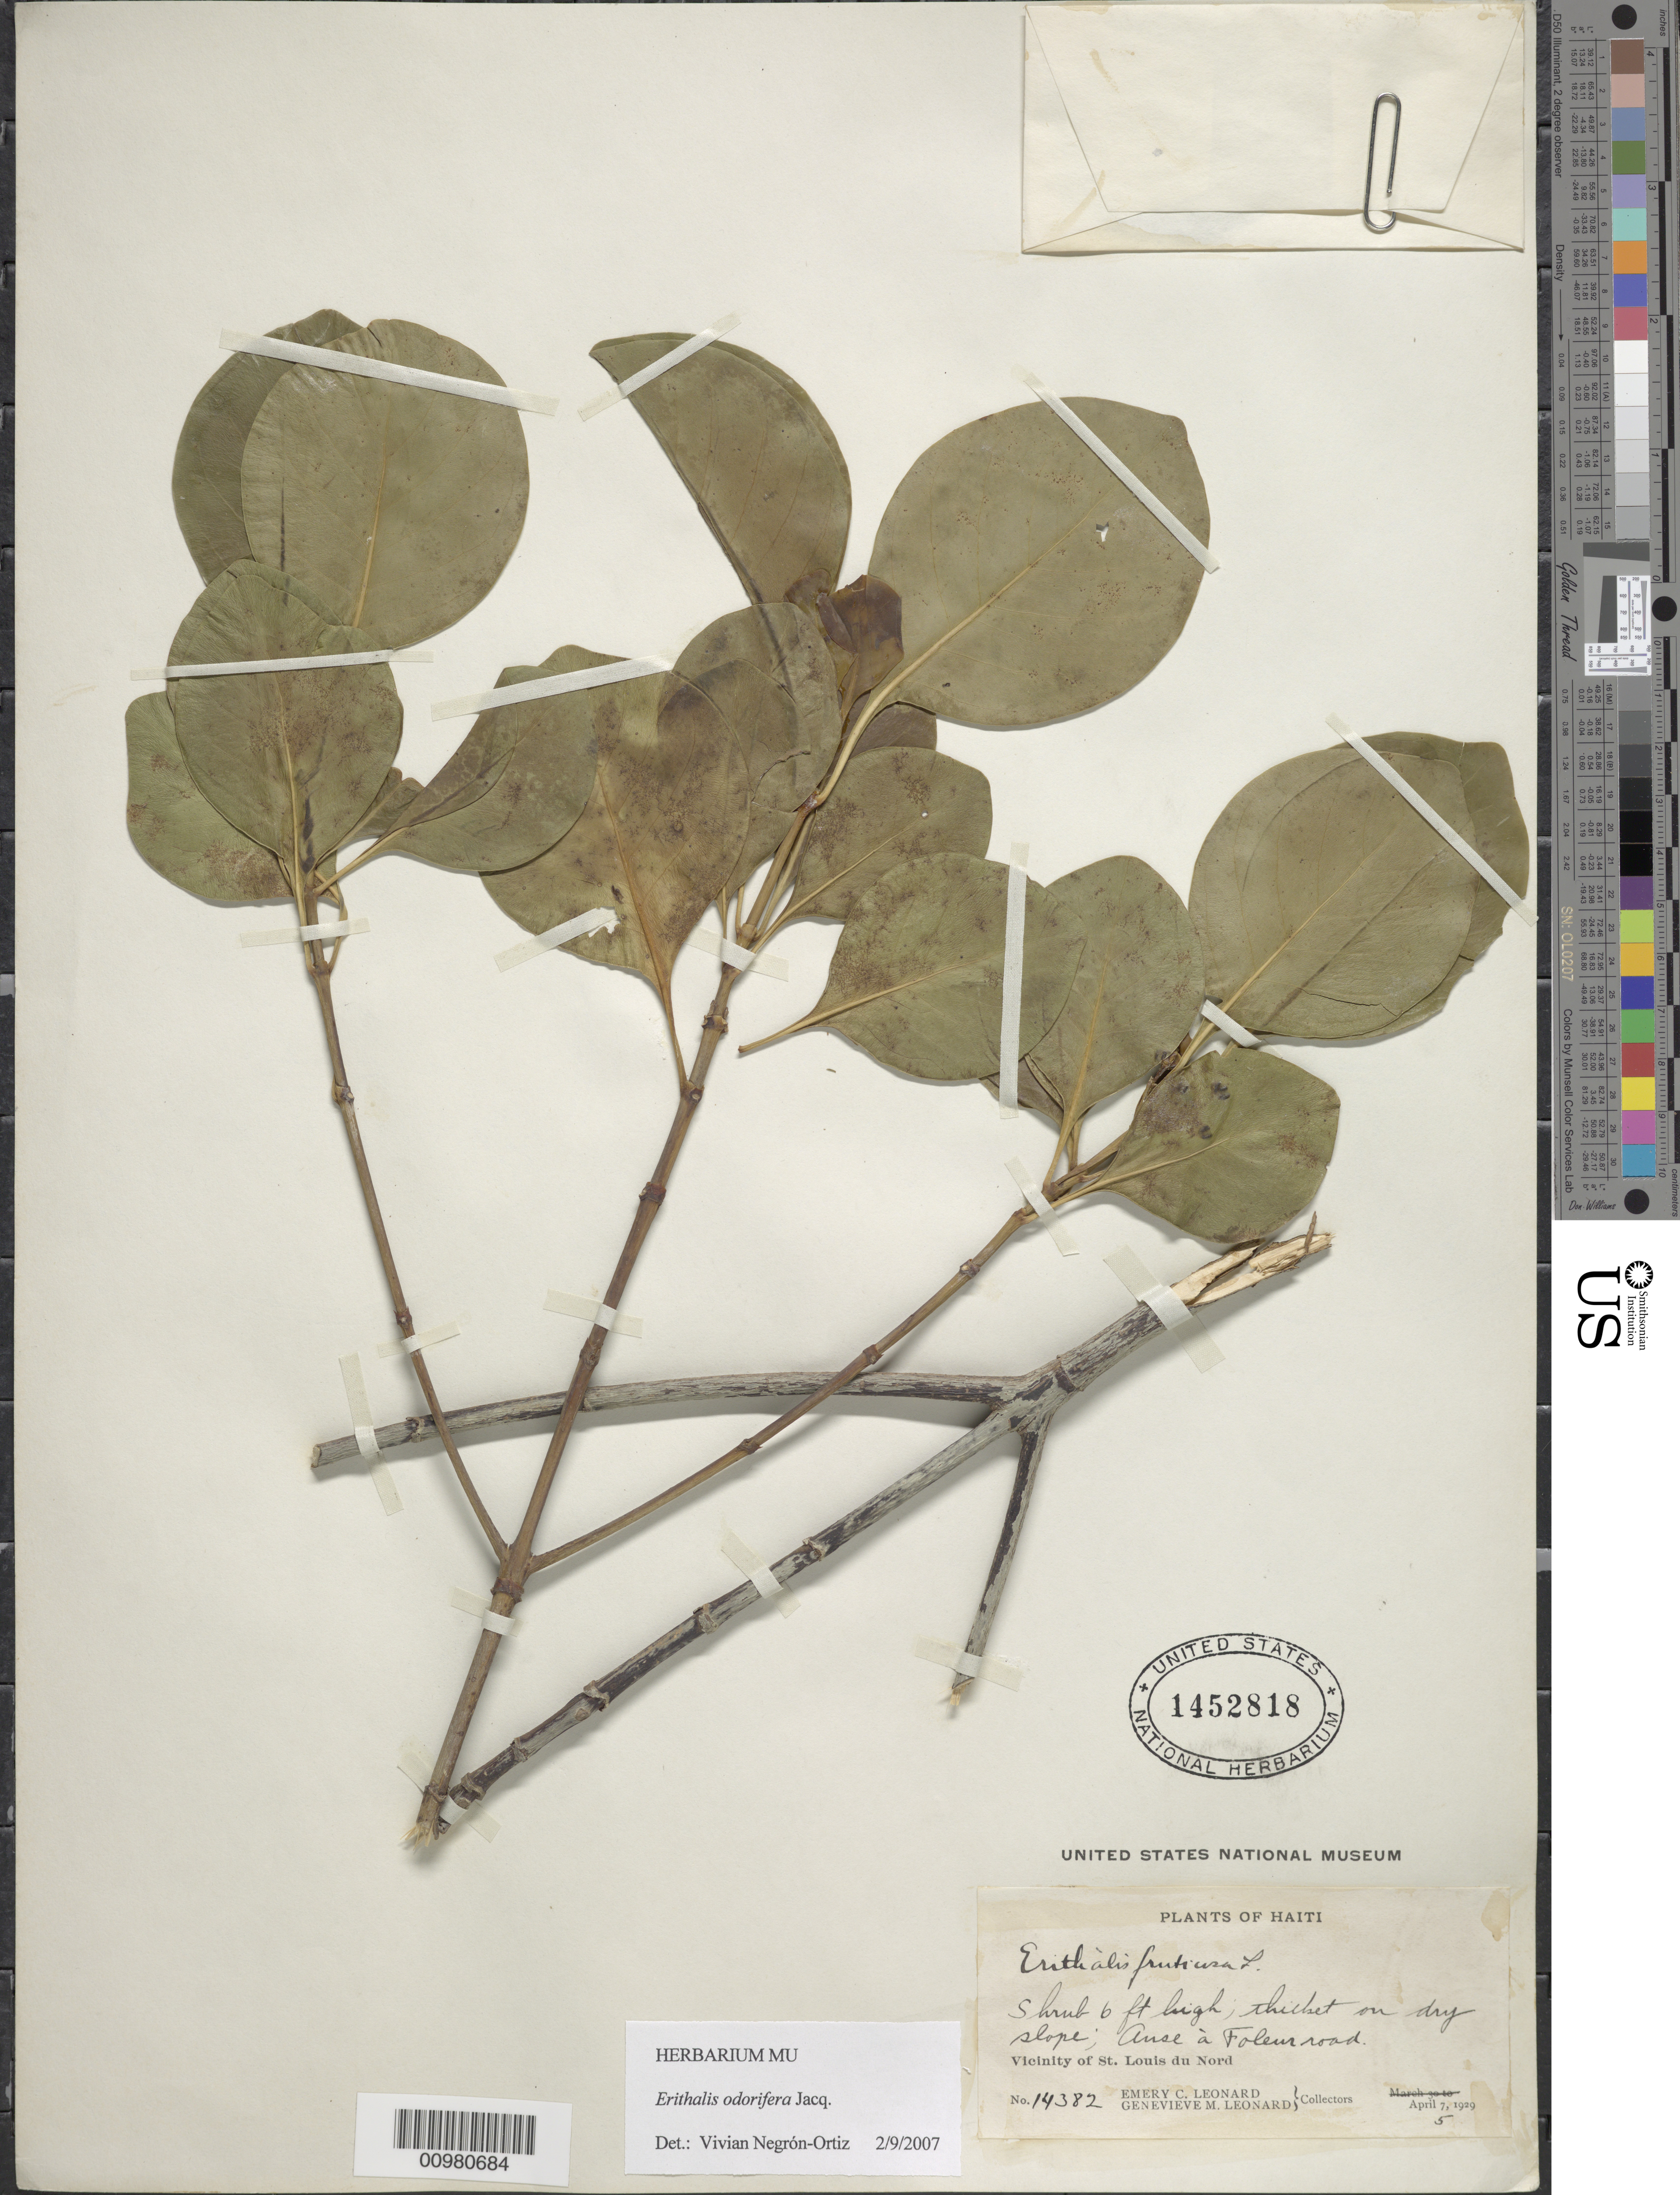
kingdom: Plantae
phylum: Tracheophyta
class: Magnoliopsida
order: Gentianales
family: Rubiaceae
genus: Erithalis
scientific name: Erithalis odorifera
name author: Jacq.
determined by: Negrón-Ortiz, V.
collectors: E. C. Leonard & G. M. Leonard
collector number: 14382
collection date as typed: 05 Apr 1929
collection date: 1929-04-05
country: Haiti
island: Hispaniola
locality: Vicinity of St. Louis du Nord, Anse a Foleur road.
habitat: Thicket on dry slope.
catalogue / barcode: US 1452818